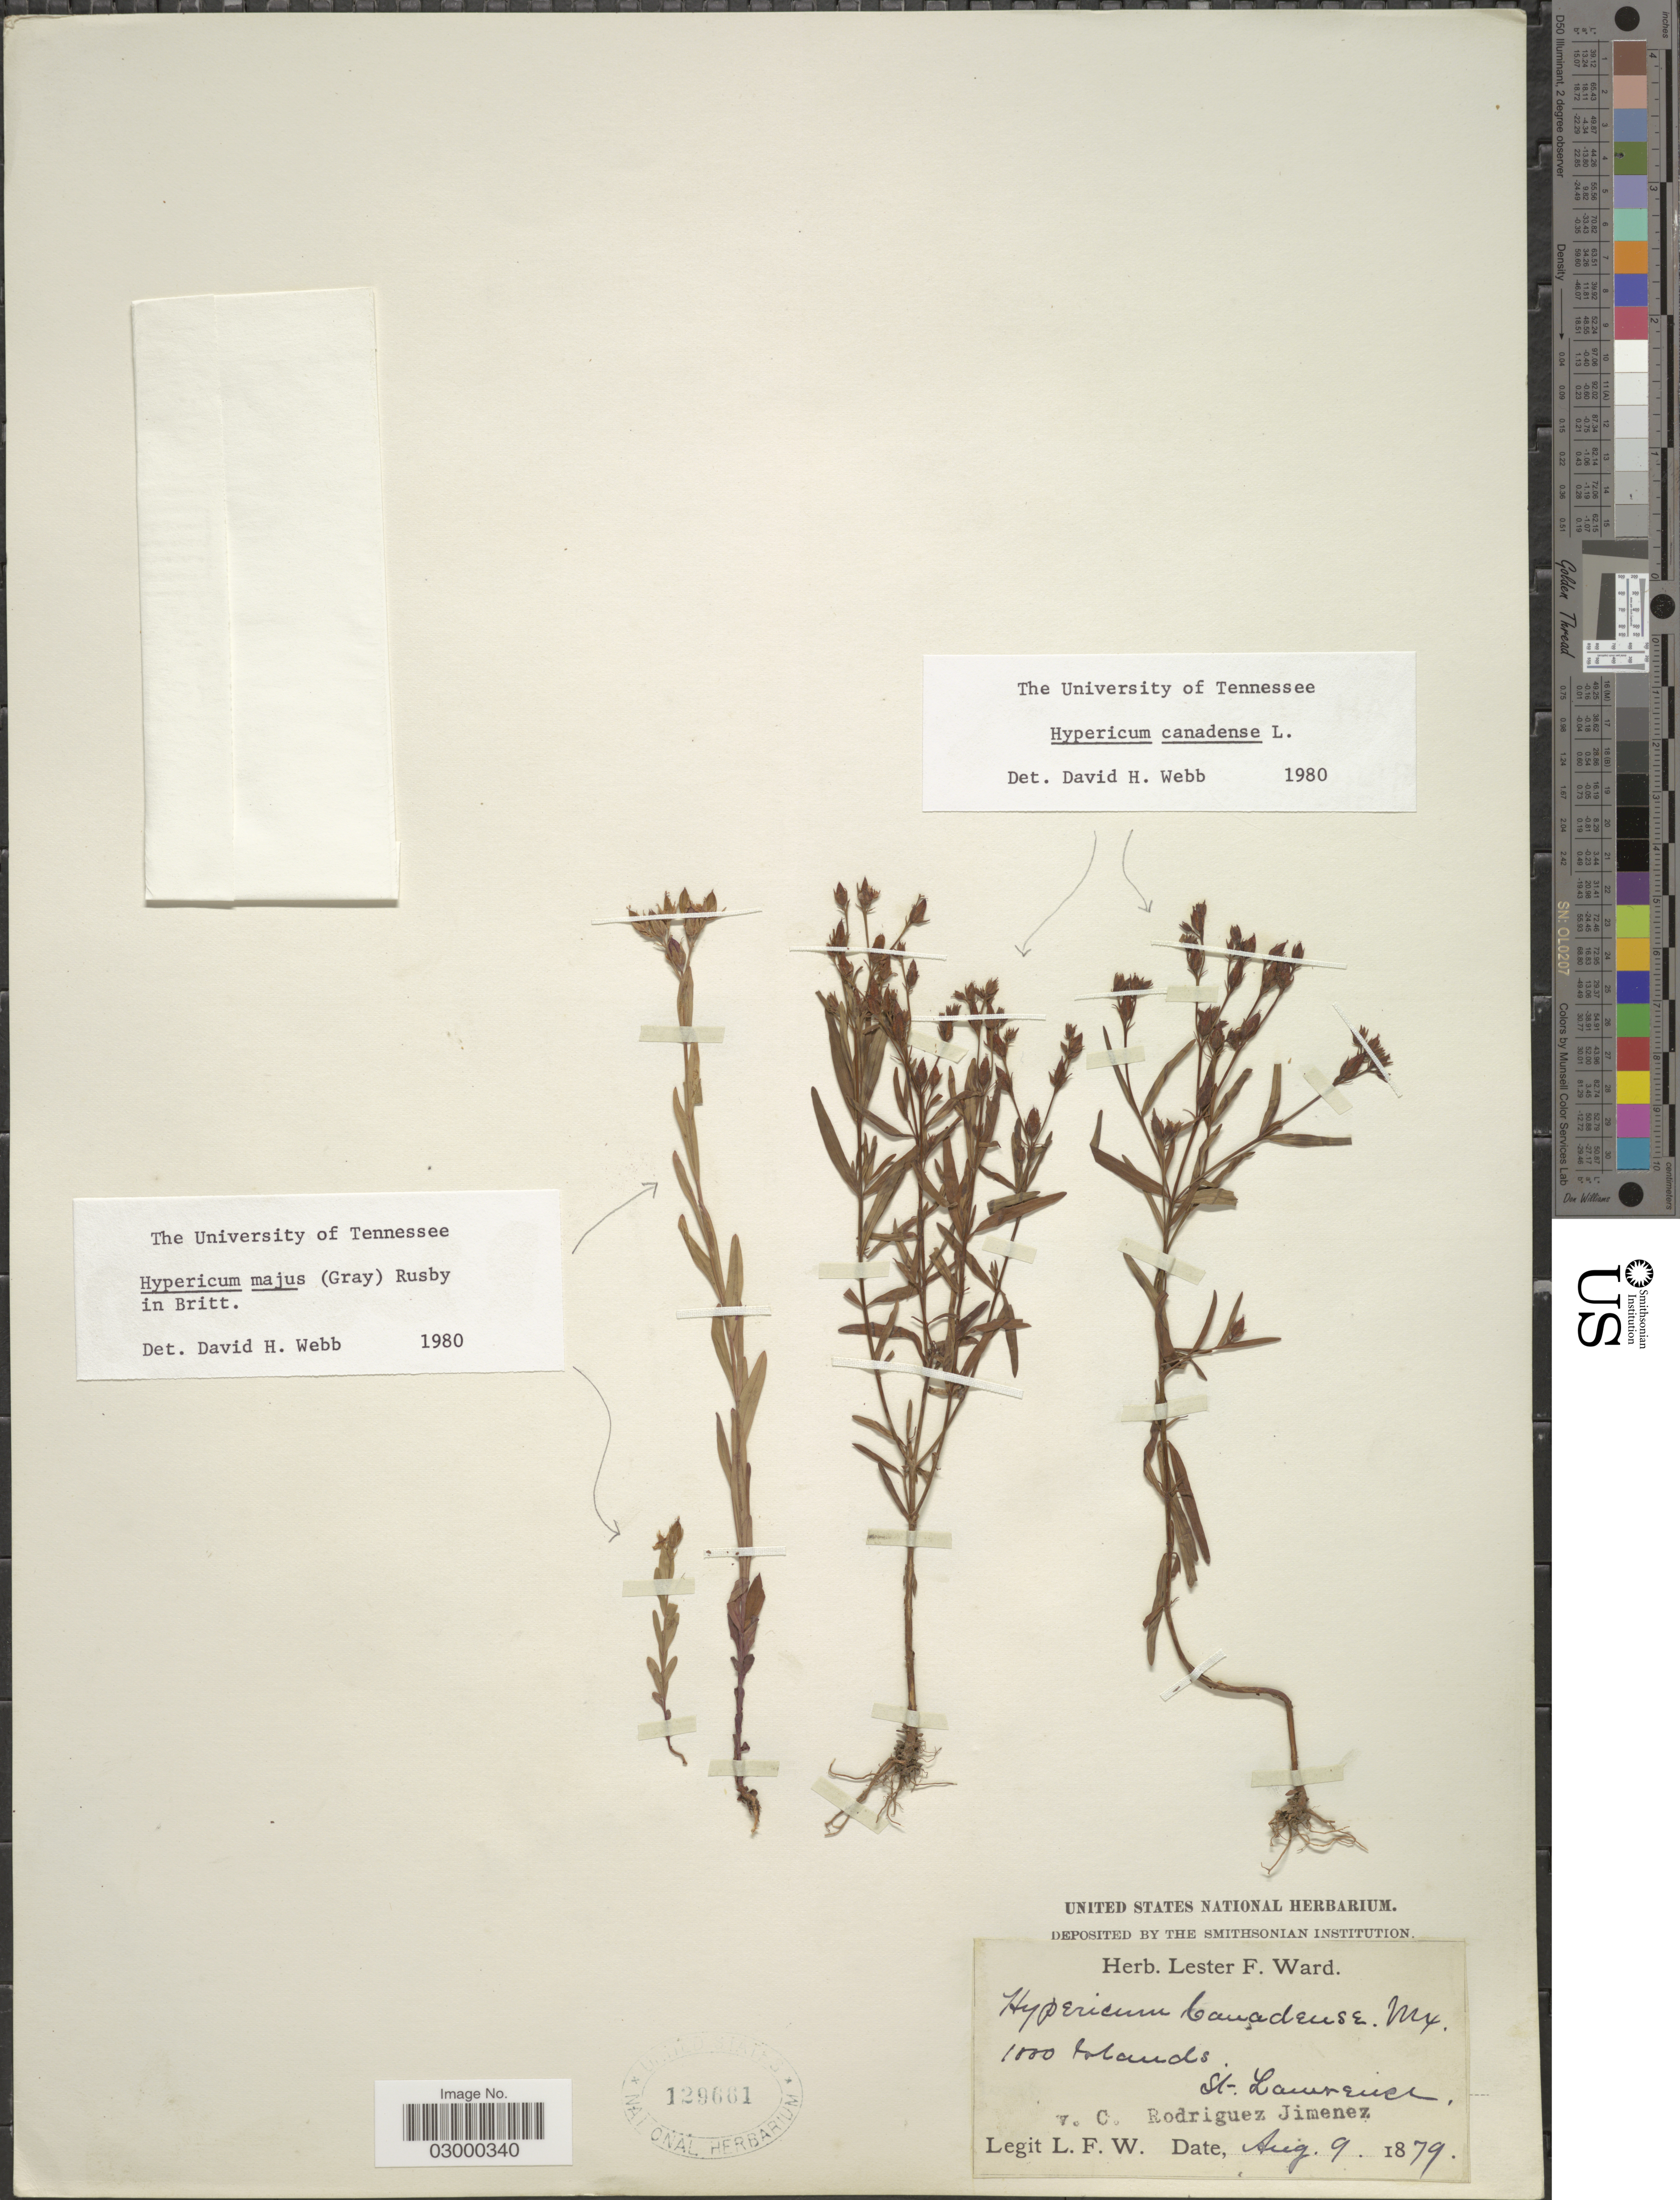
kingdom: Plantae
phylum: Tracheophyta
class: Magnoliopsida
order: Malpighiales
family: Hypericaceae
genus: Hypericum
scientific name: Hypericum canadense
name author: L.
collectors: L. F. Ward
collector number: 1000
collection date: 1879-08-09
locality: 1000 Islands, St. Laurence.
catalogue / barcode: US 129661